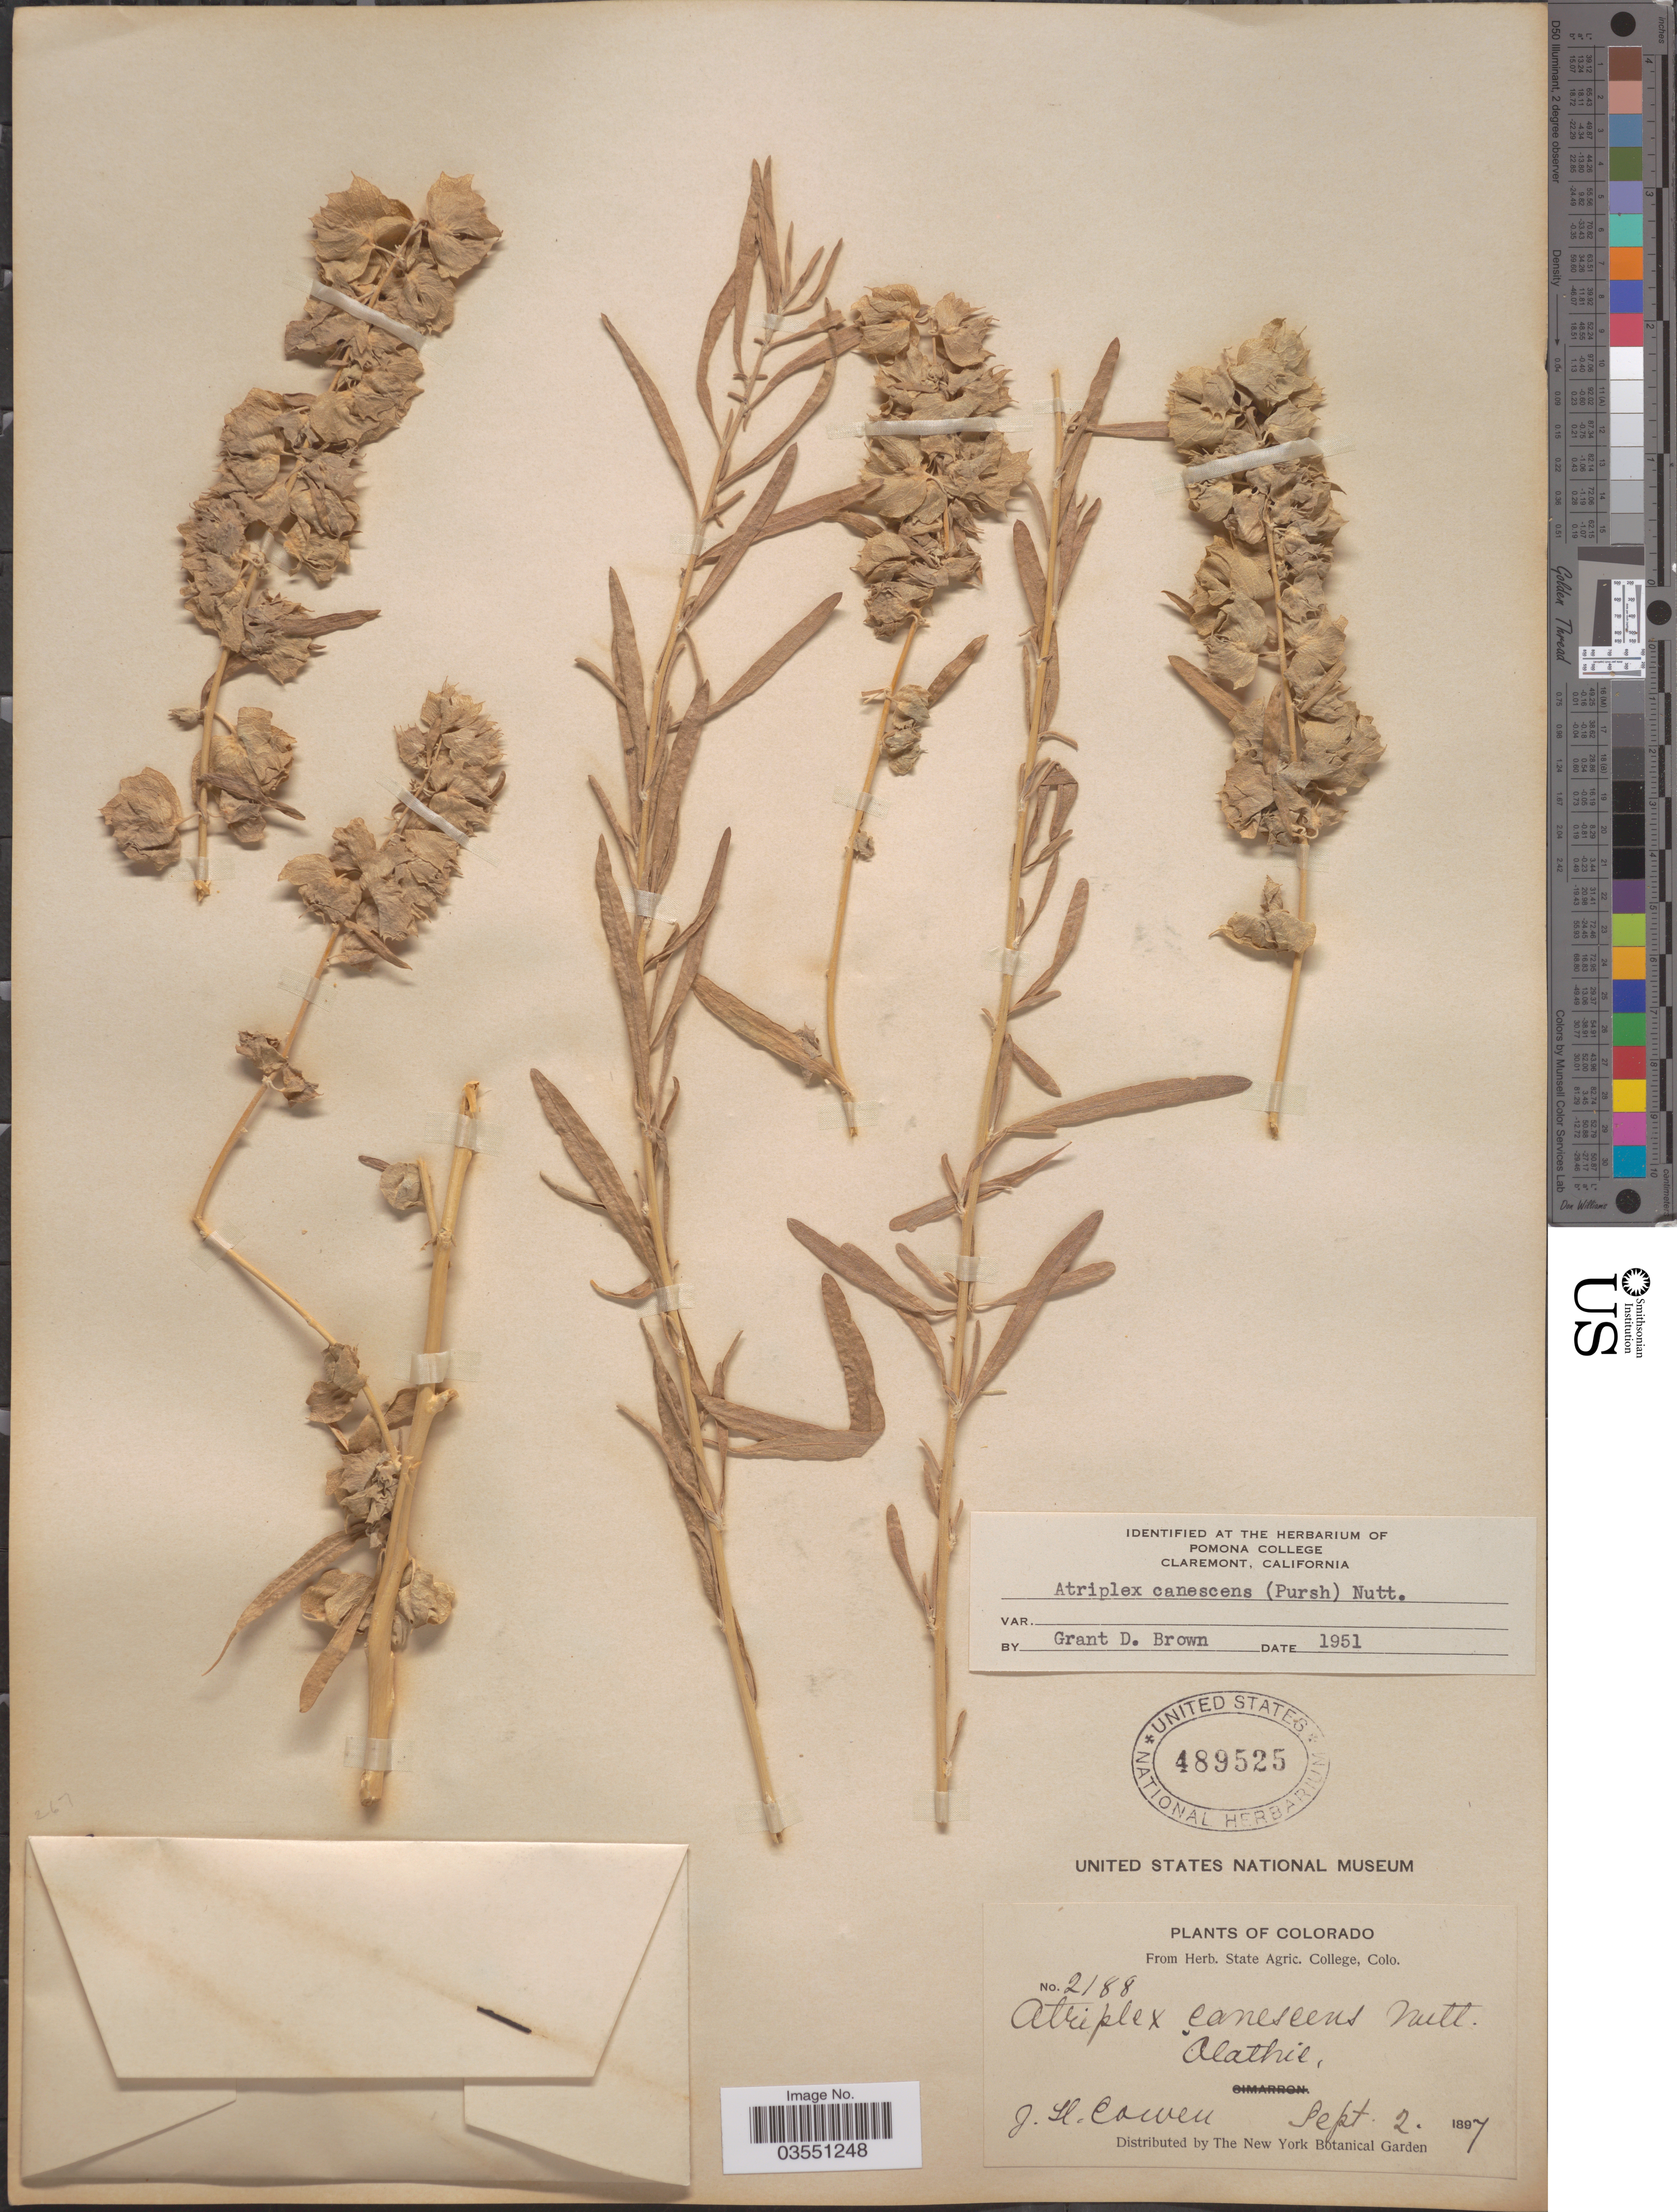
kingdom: Plantae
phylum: Tracheophyta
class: Magnoliopsida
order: Caryophyllales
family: Amaranthaceae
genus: Atriplex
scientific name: Atriplex canescens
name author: (Pursh) Nutt.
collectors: J. H. Cowen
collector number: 2188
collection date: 1897-09-02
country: United States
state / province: Colorado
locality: Olathe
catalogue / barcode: US 489525